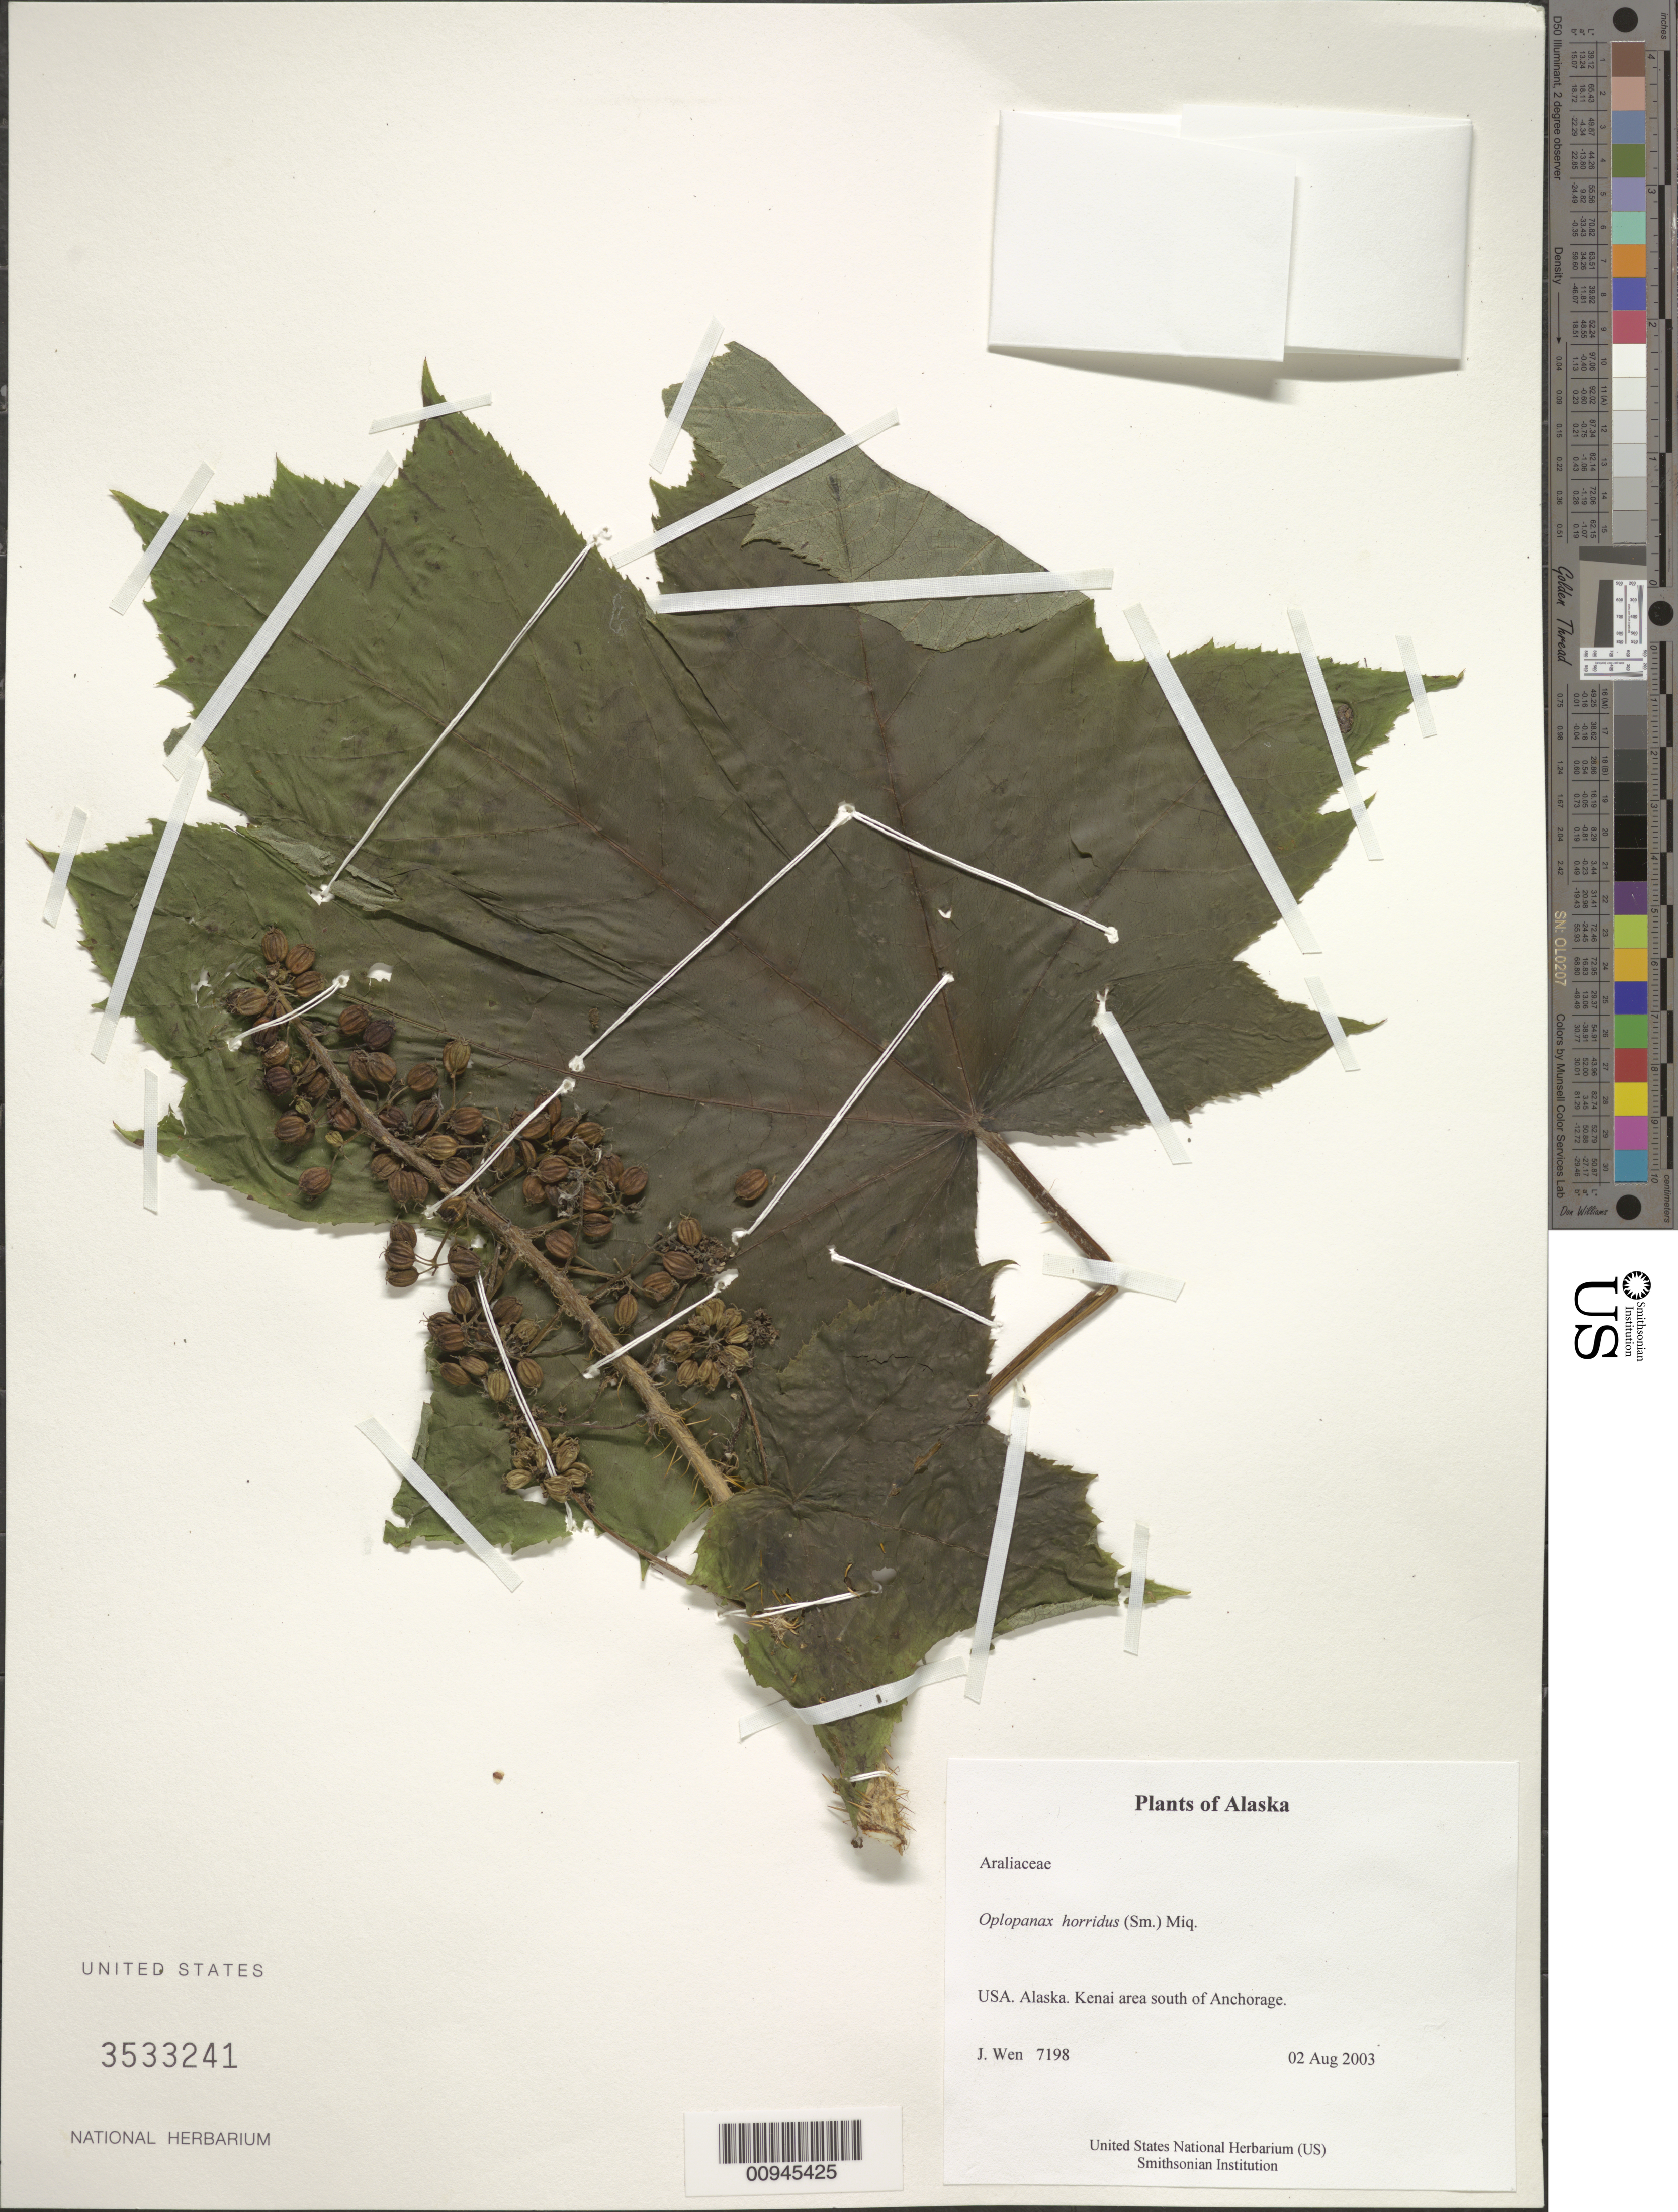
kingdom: Plantae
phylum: Tracheophyta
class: Magnoliopsida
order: Apiales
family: Araliaceae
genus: Oplopanax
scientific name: Oplopanax horridus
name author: (Sm.) Miq.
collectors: J. Wen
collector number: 7198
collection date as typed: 02 Aug 2003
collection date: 2003-08-02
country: United States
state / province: Alaska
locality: Kenai area south of Anchorage.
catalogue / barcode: US 3533241